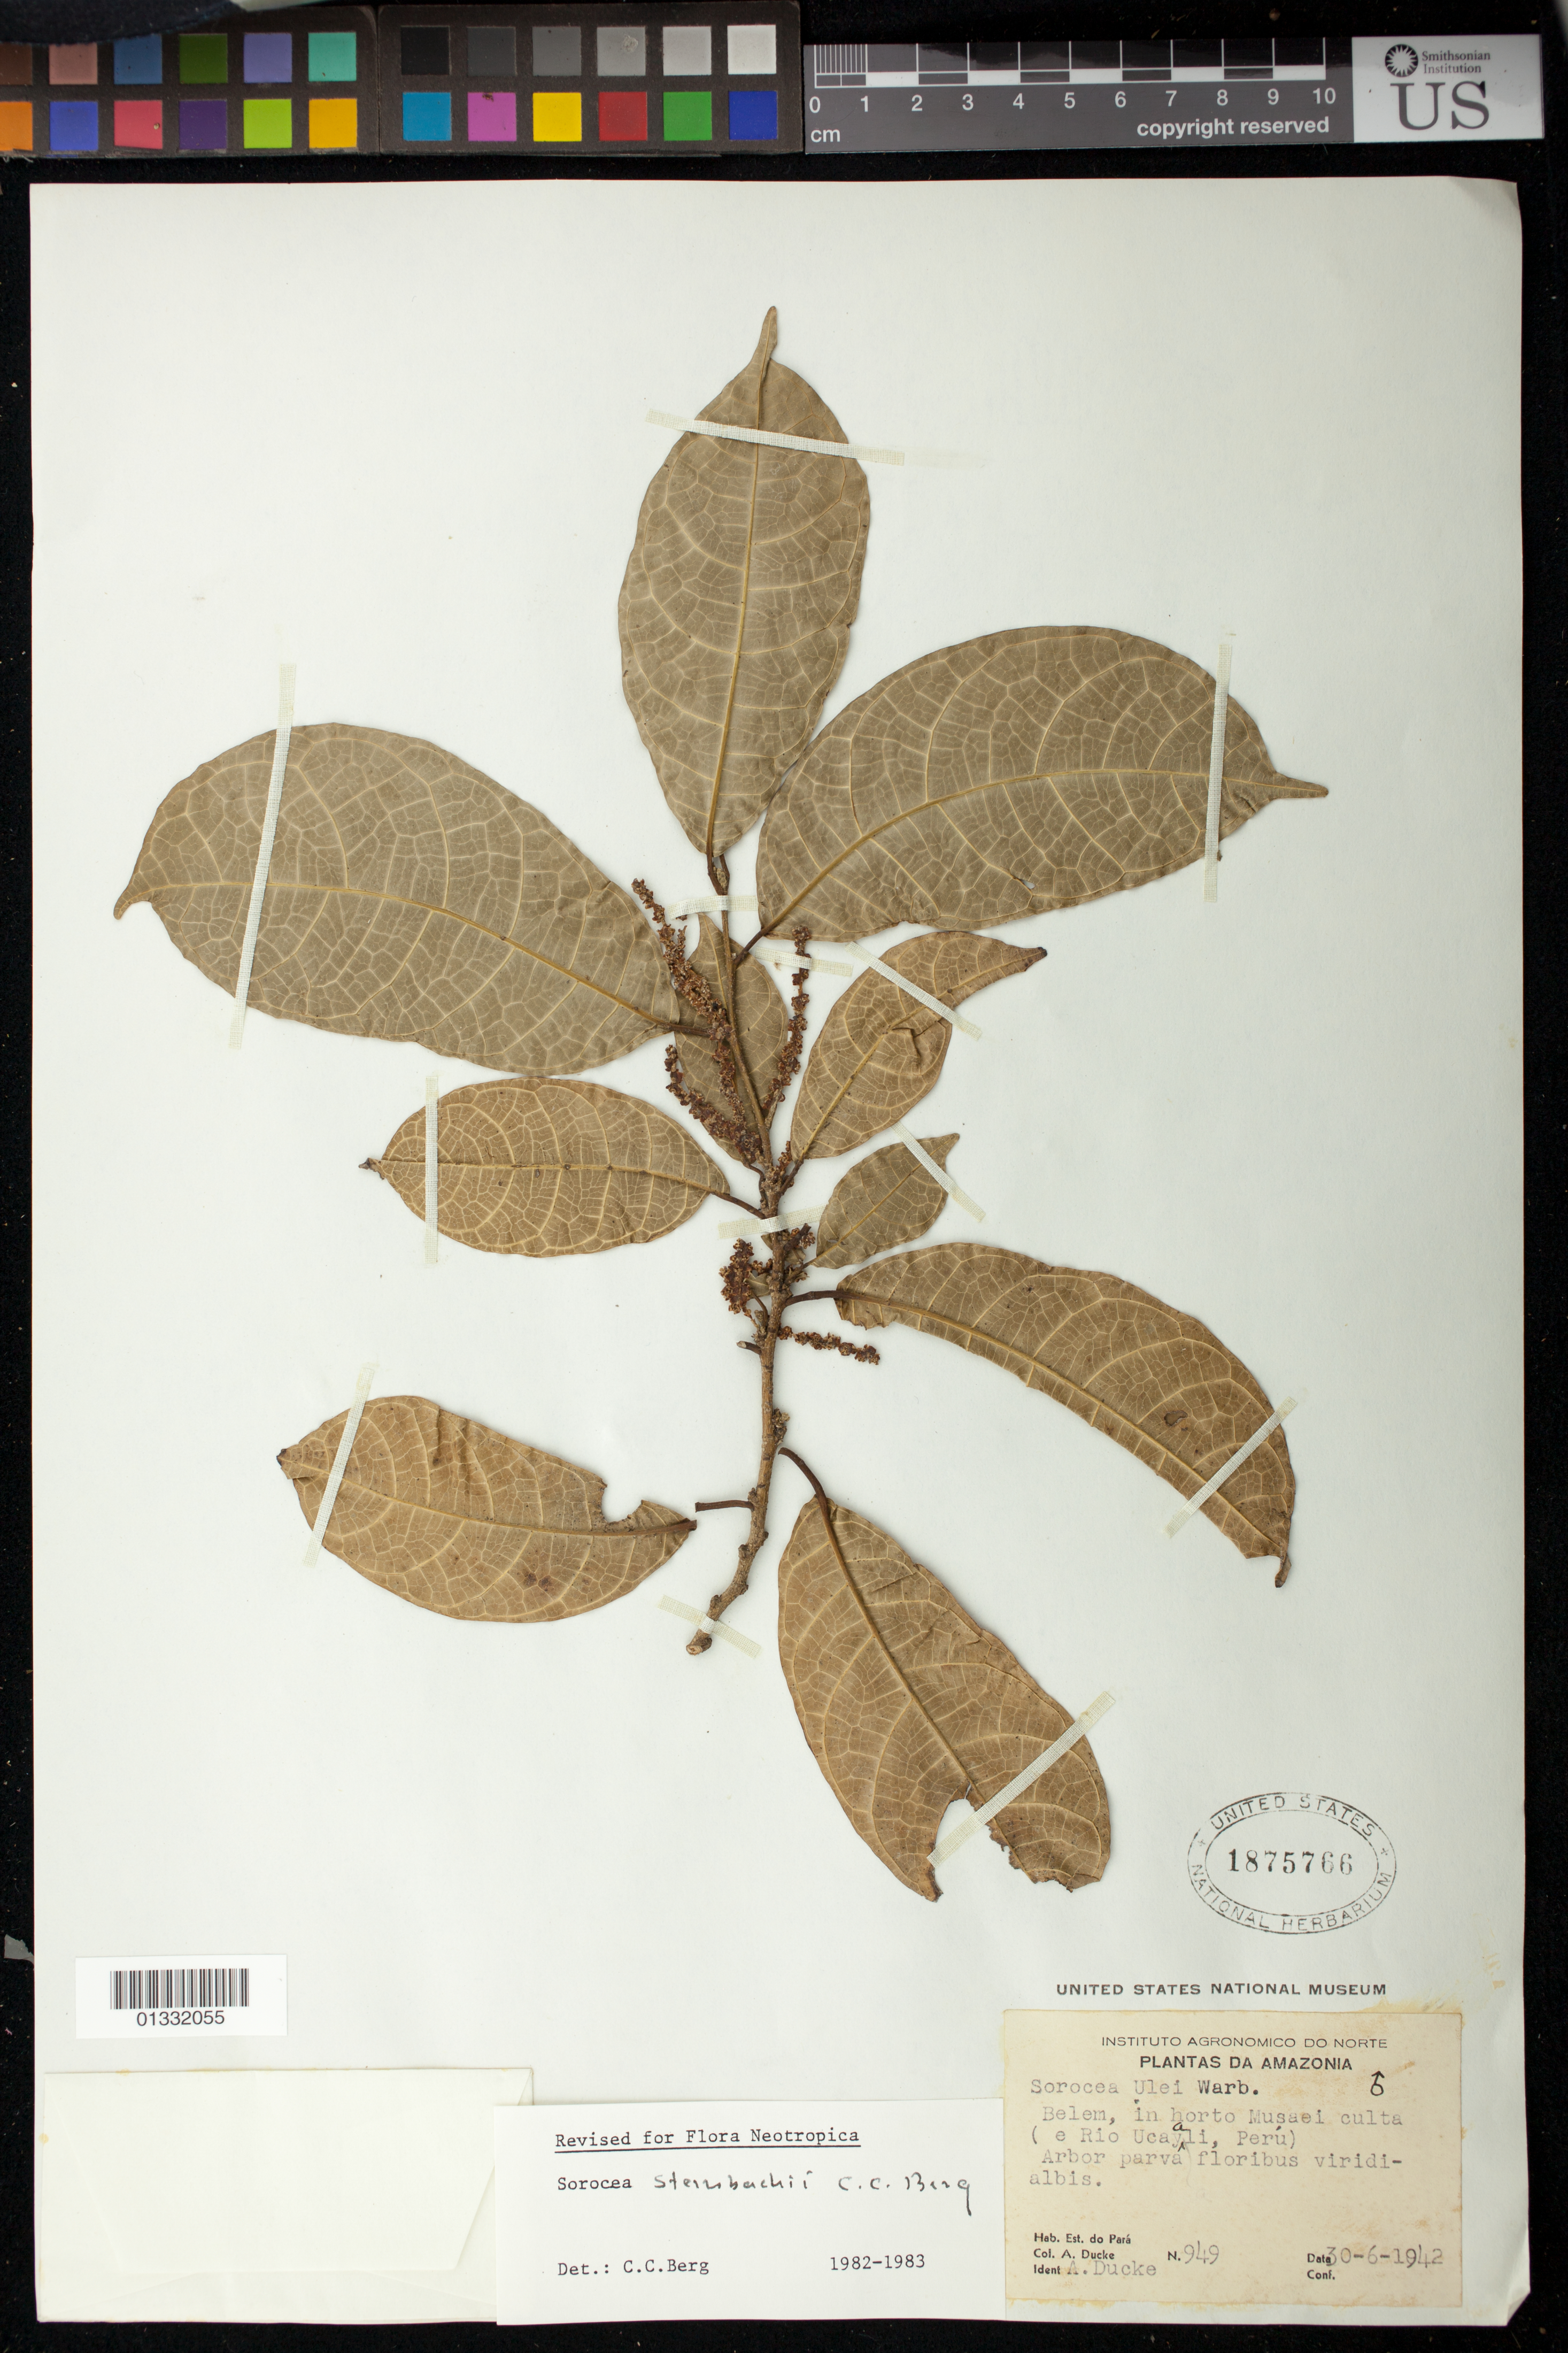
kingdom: Plantae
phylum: Tracheophyta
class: Magnoliopsida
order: Rosales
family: Moraceae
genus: Sorocea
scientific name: Sorocea steinbachii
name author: C.C. Berg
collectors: A. Ducke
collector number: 949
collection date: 1942-06-30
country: Brazil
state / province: Pará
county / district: Belém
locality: In Horto Musaei (e Rio Ucayali, Peru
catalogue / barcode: US 1875766